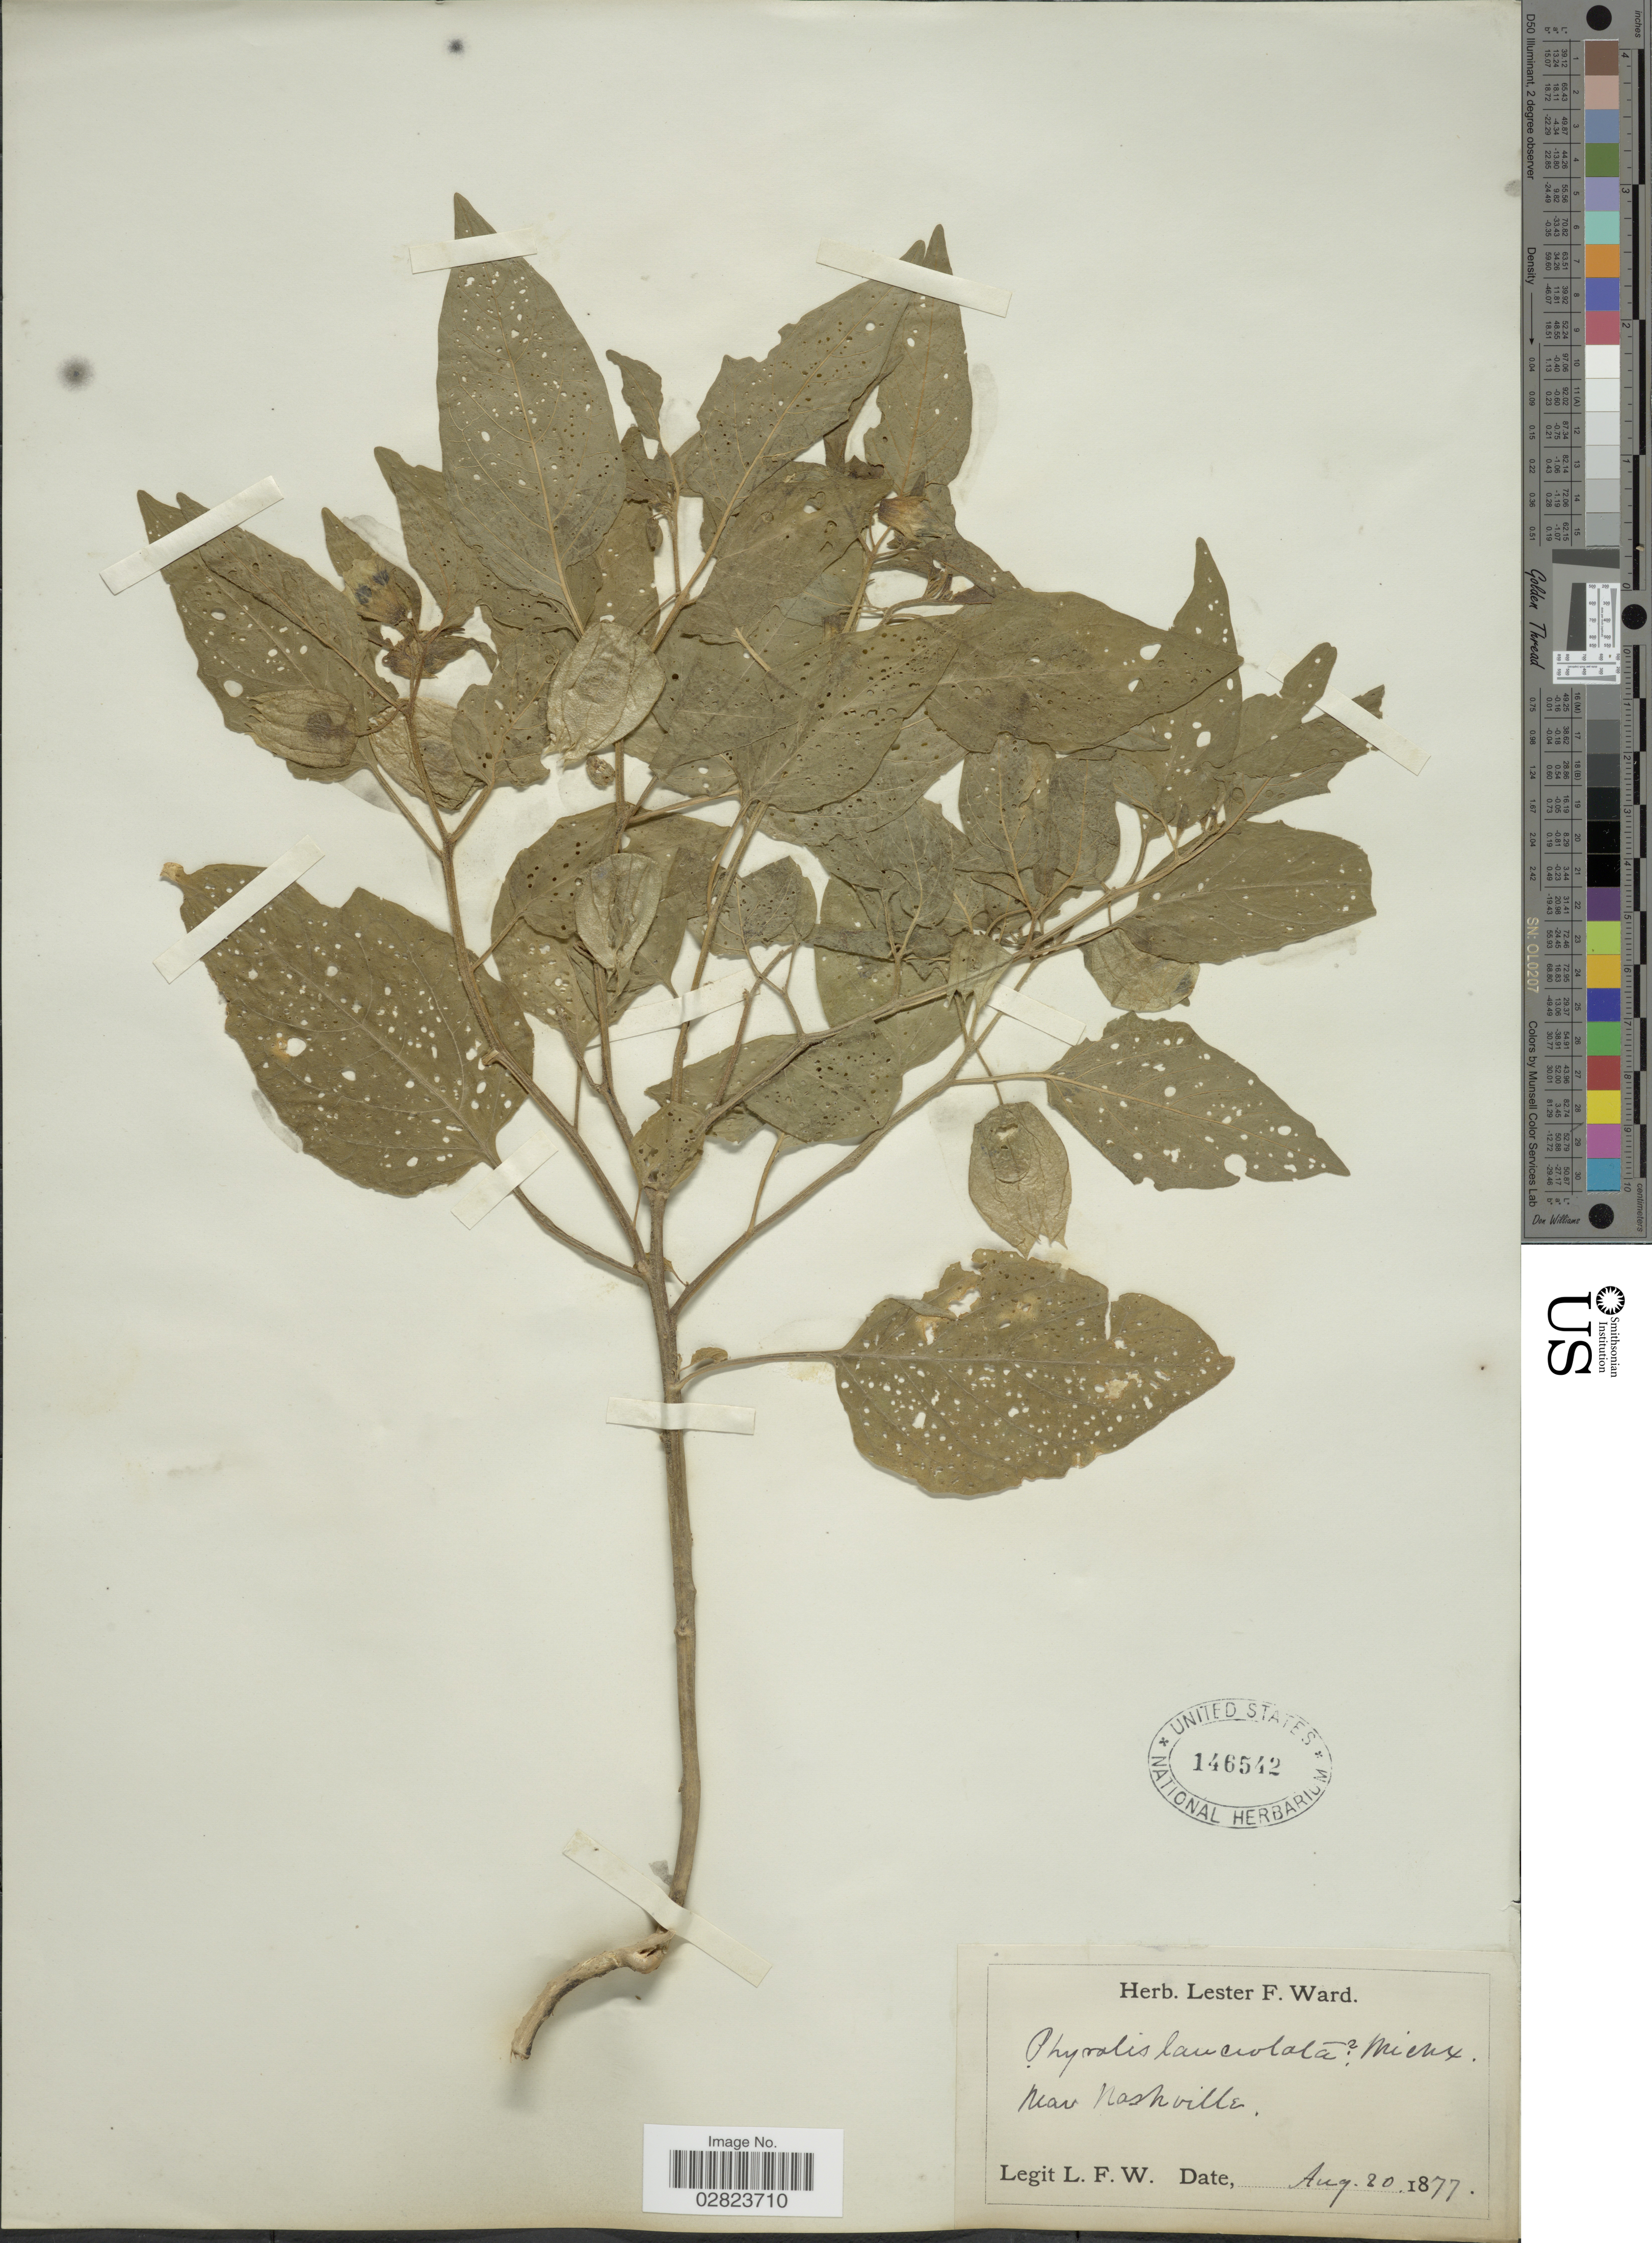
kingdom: Plantae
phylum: Tracheophyta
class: Magnoliopsida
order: Solanales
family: Solanaceae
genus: Physalis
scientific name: Physalis lanceolata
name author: Michx.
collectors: L. F. Ward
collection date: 1877-08-30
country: United States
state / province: Tennessee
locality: Near Nashville.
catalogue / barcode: US 146542